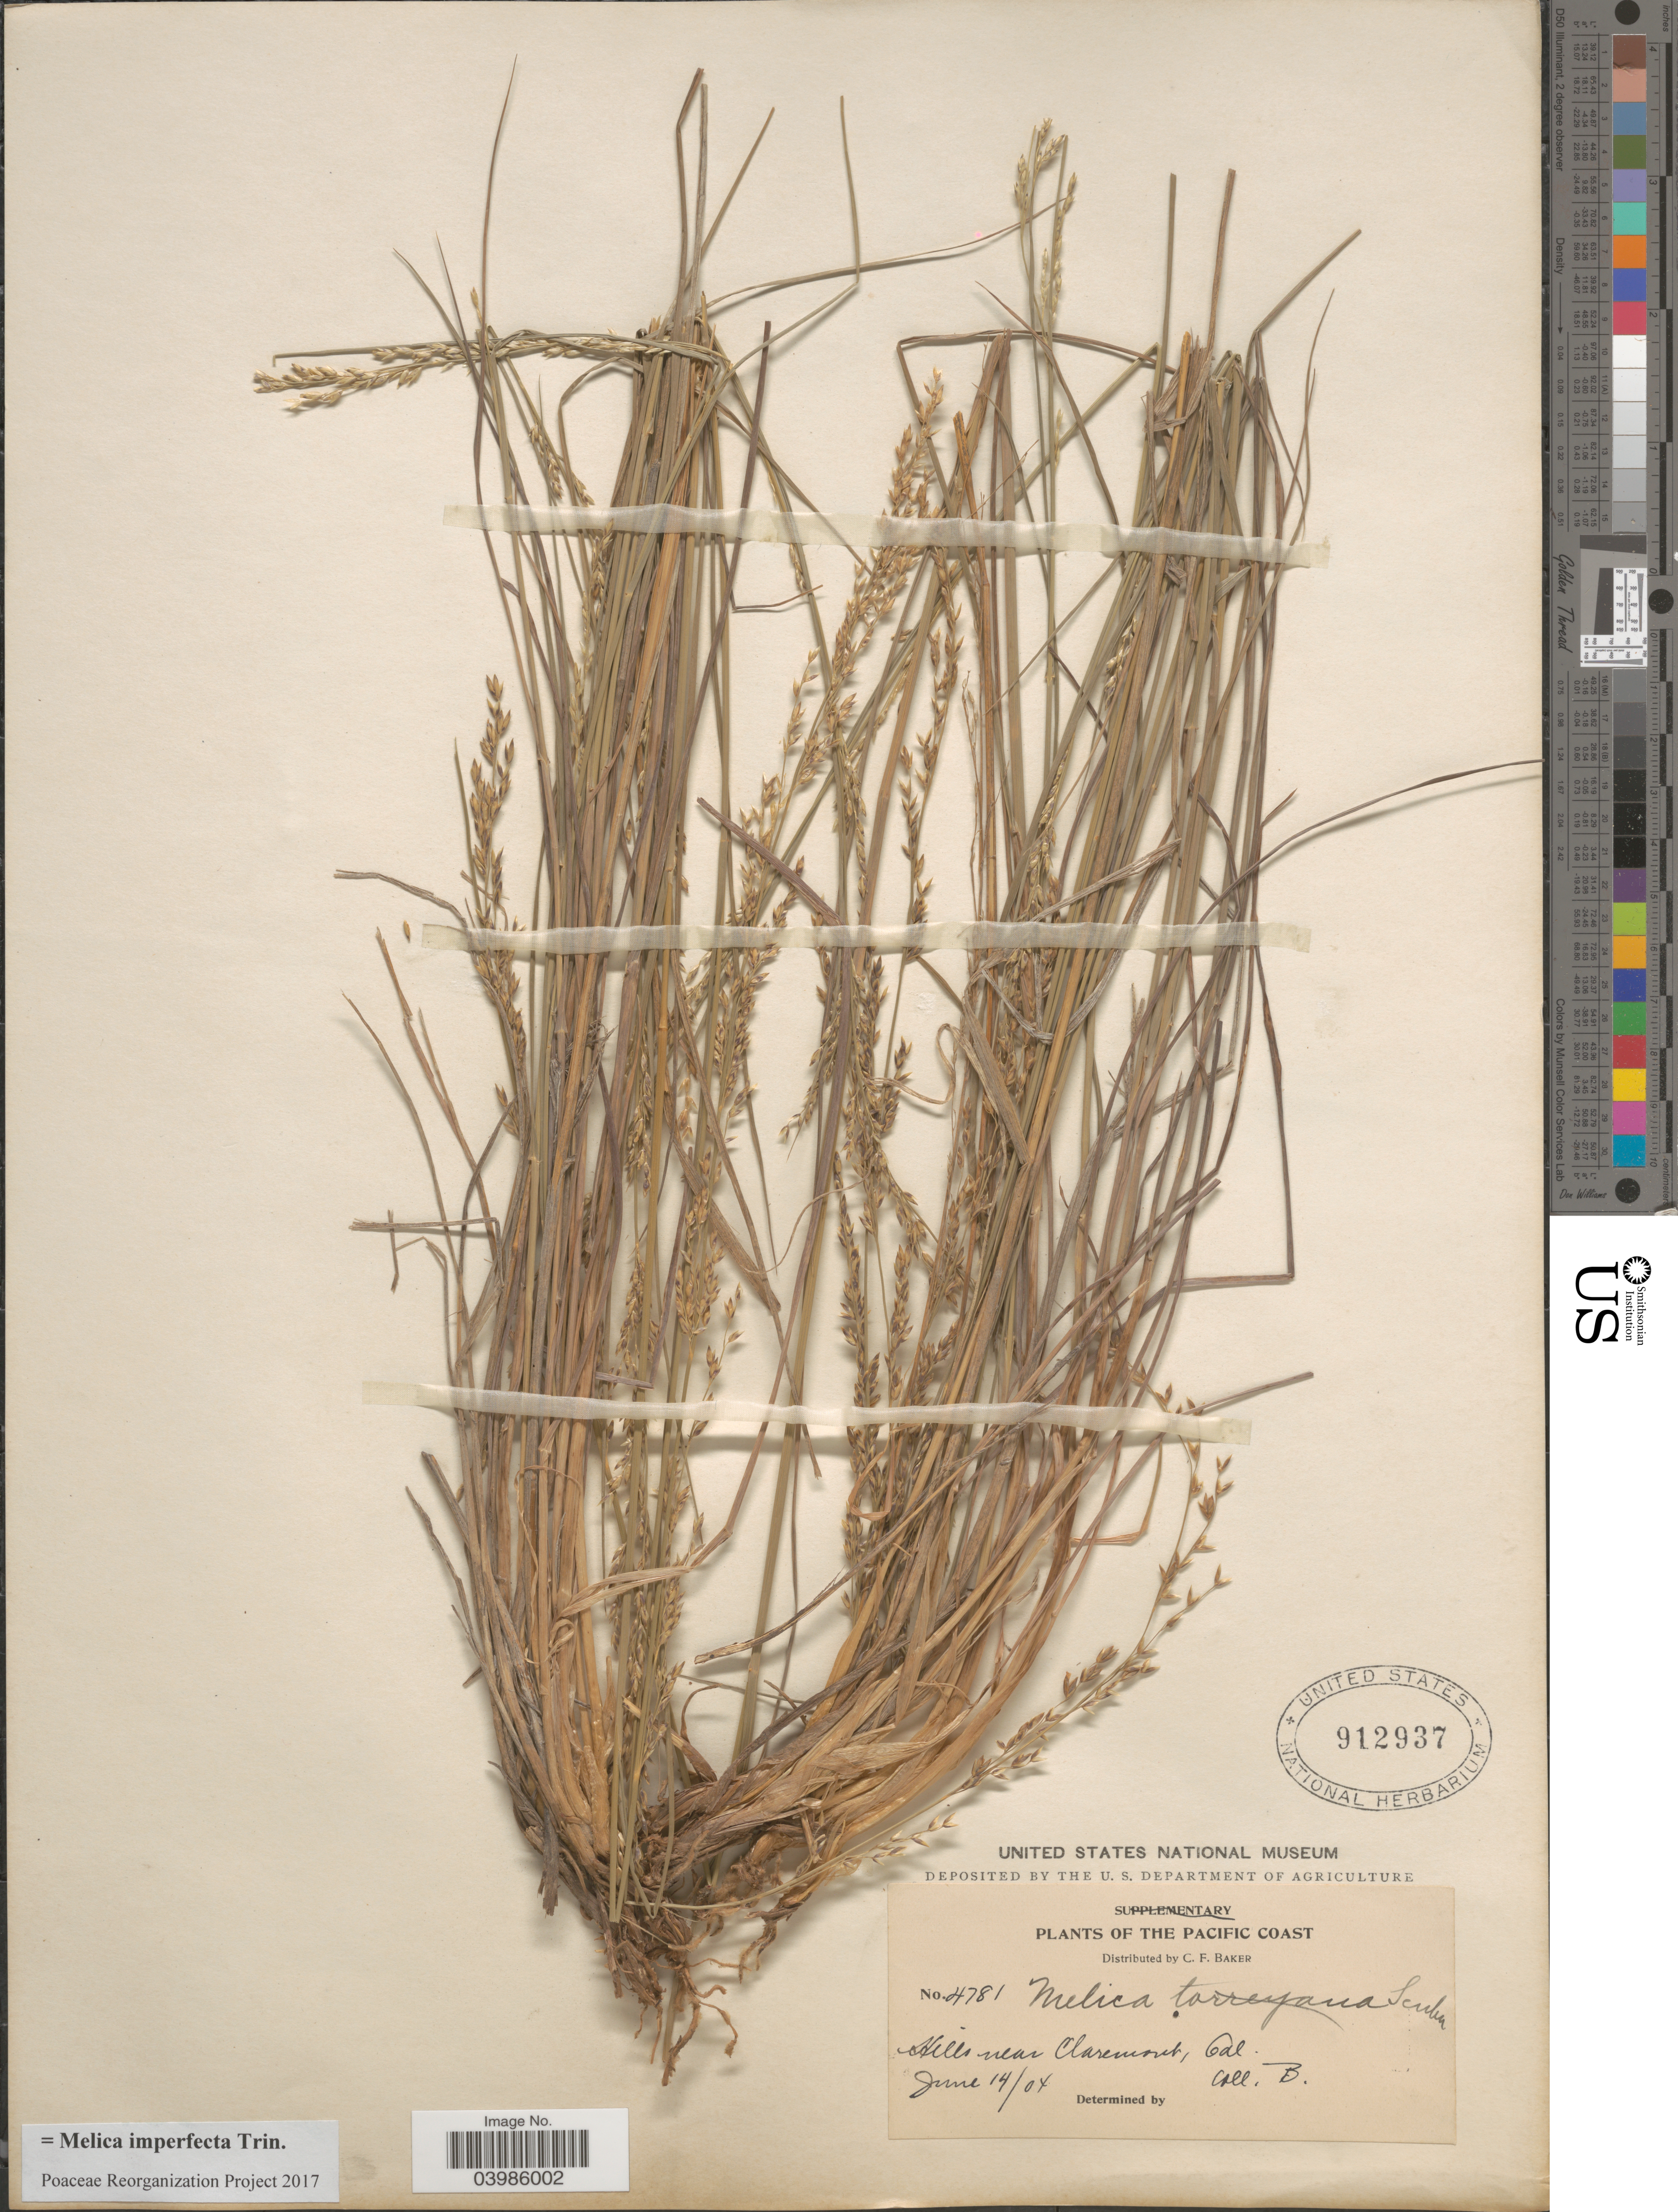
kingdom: Plantae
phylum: Tracheophyta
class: Liliopsida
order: Poales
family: Poaceae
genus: Melica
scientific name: Melica imperfecta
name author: Trin.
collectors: C. F. Baker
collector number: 4781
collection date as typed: Transcribed d/m/y: 14/6/4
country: United States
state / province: California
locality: The Pacific Coast. Hills near Claremont.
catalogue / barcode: US 912937